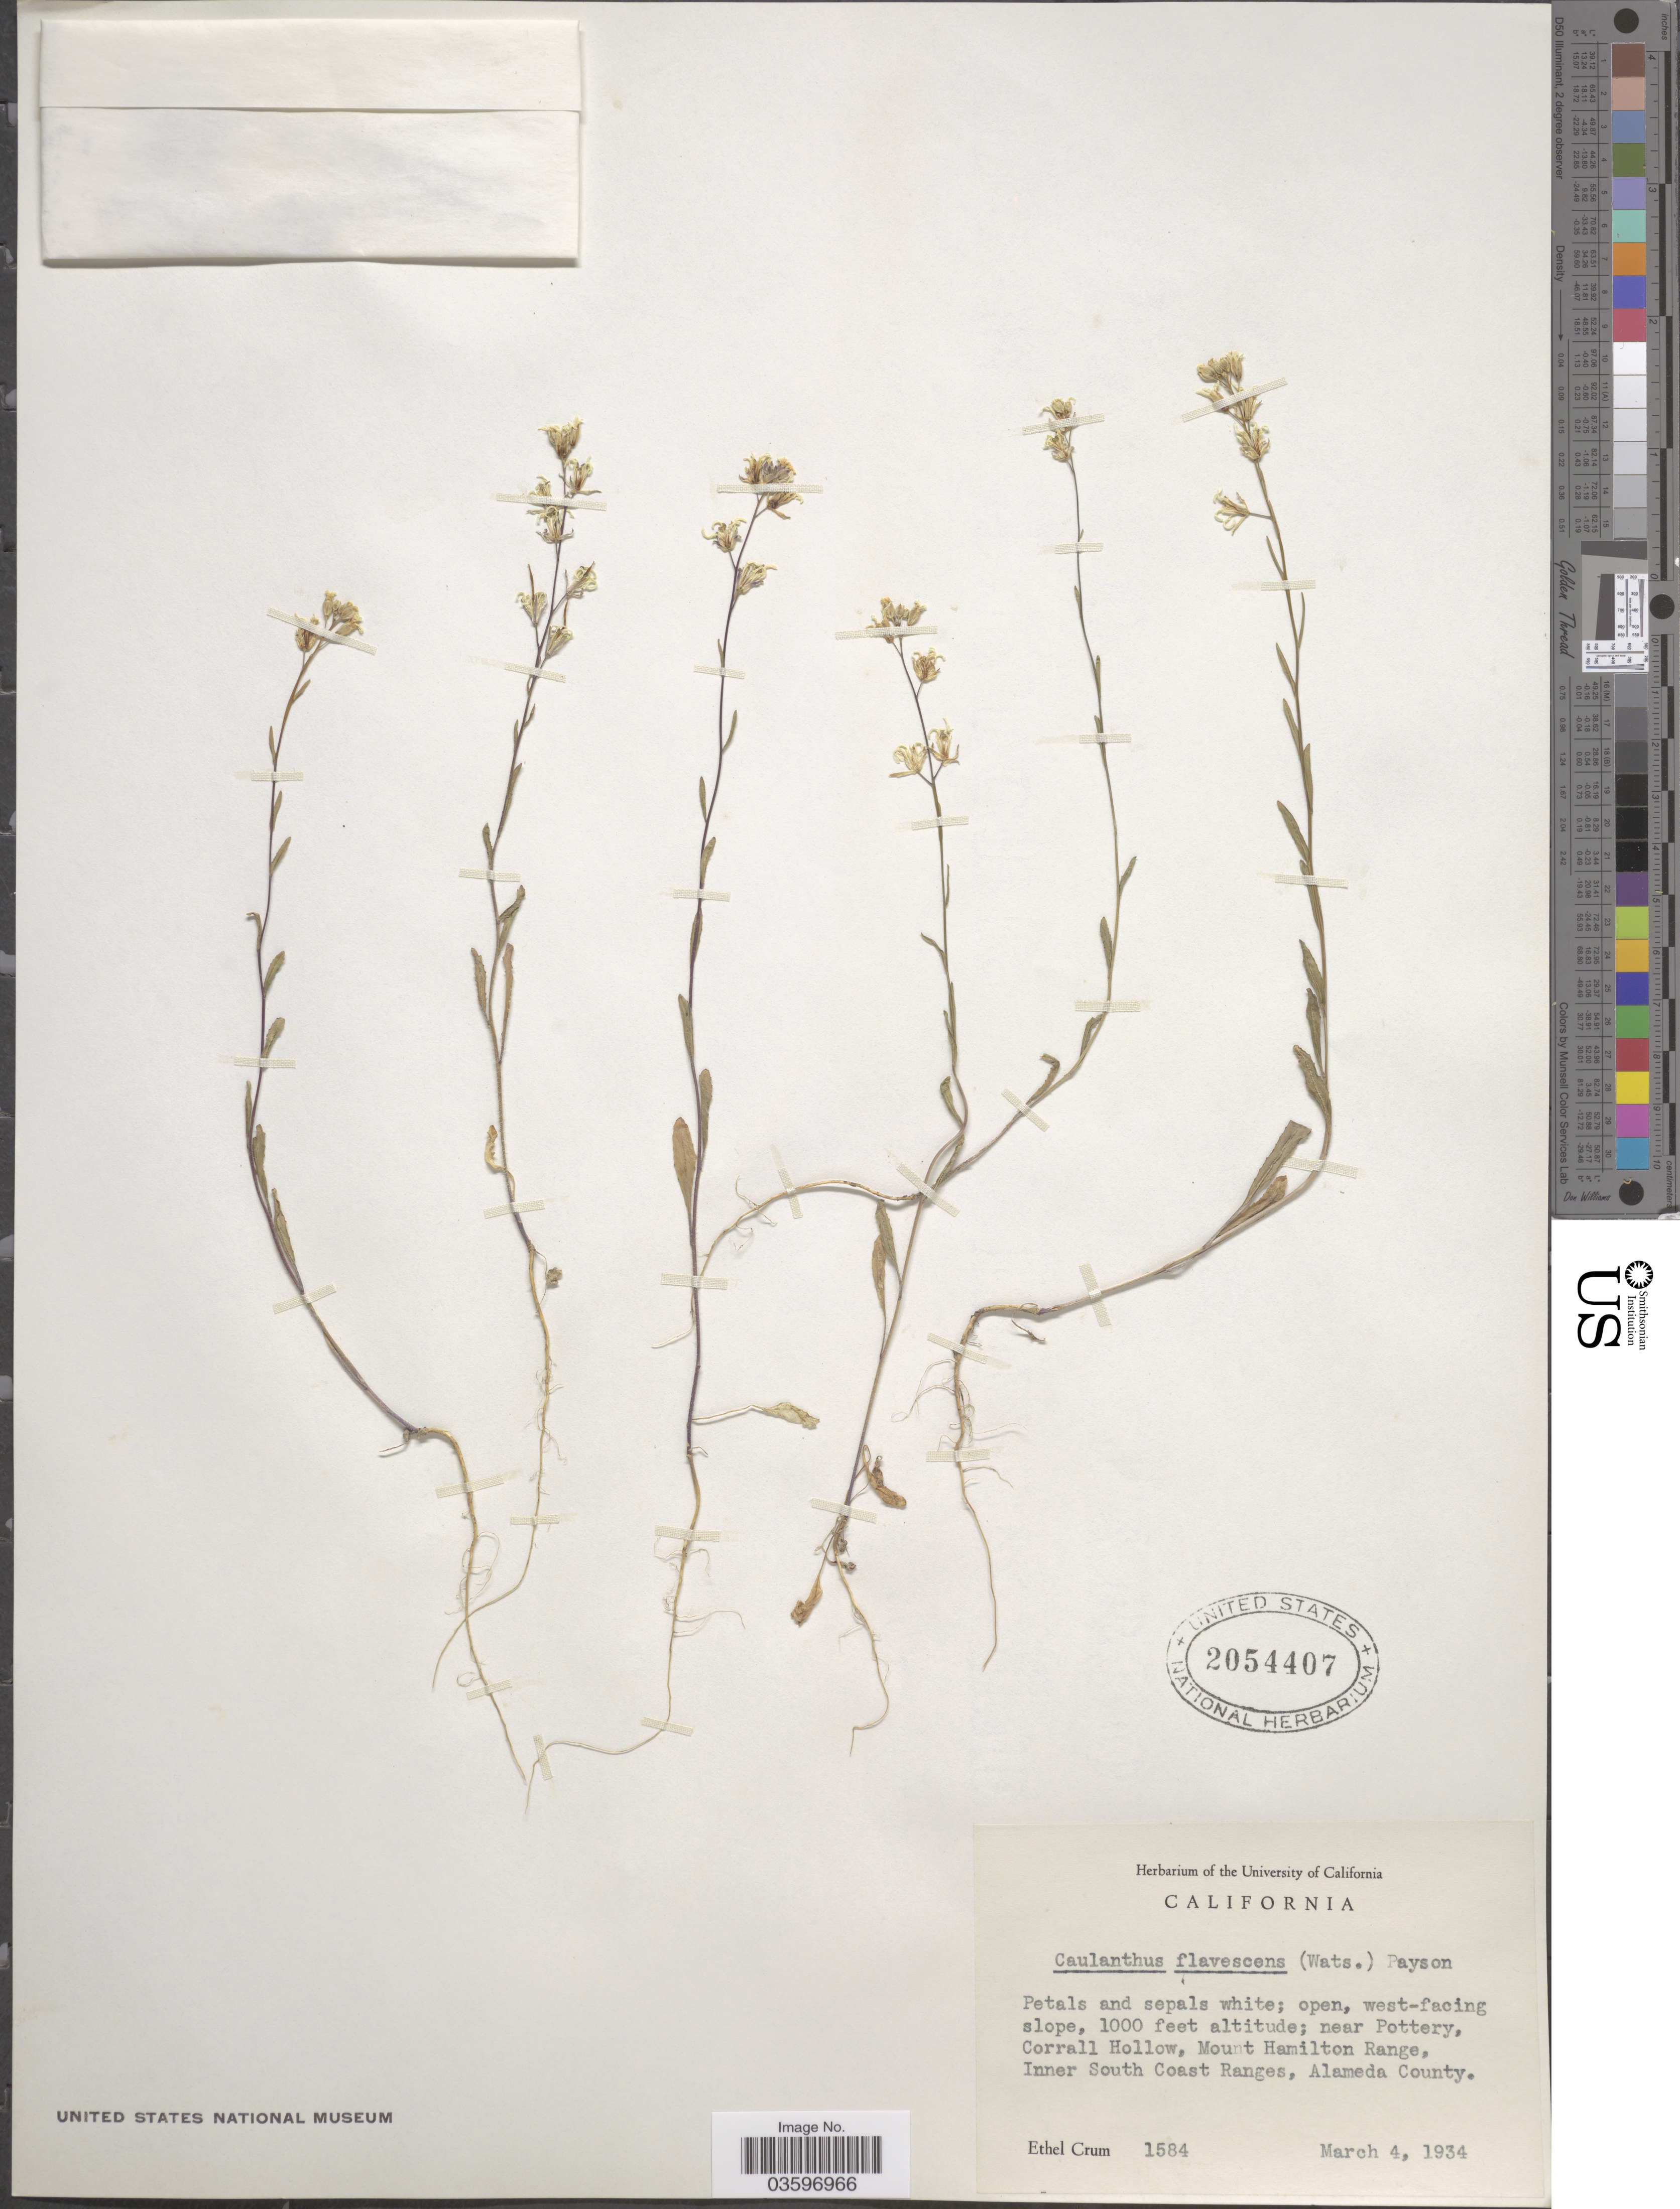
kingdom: Plantae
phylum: Tracheophyta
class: Magnoliopsida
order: Brassicales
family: Brassicaceae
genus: Caulanthus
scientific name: Caulanthus flavescens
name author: (Hook.) Payson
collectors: E. K. Crum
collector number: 1584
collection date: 1934-03-04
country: United States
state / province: California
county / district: Alameda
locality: Near Pottery, Corrall Hollow, Mount Hamilton Range, Inner South Coast Ranges, Alameda County.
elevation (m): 305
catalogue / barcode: US 2054407